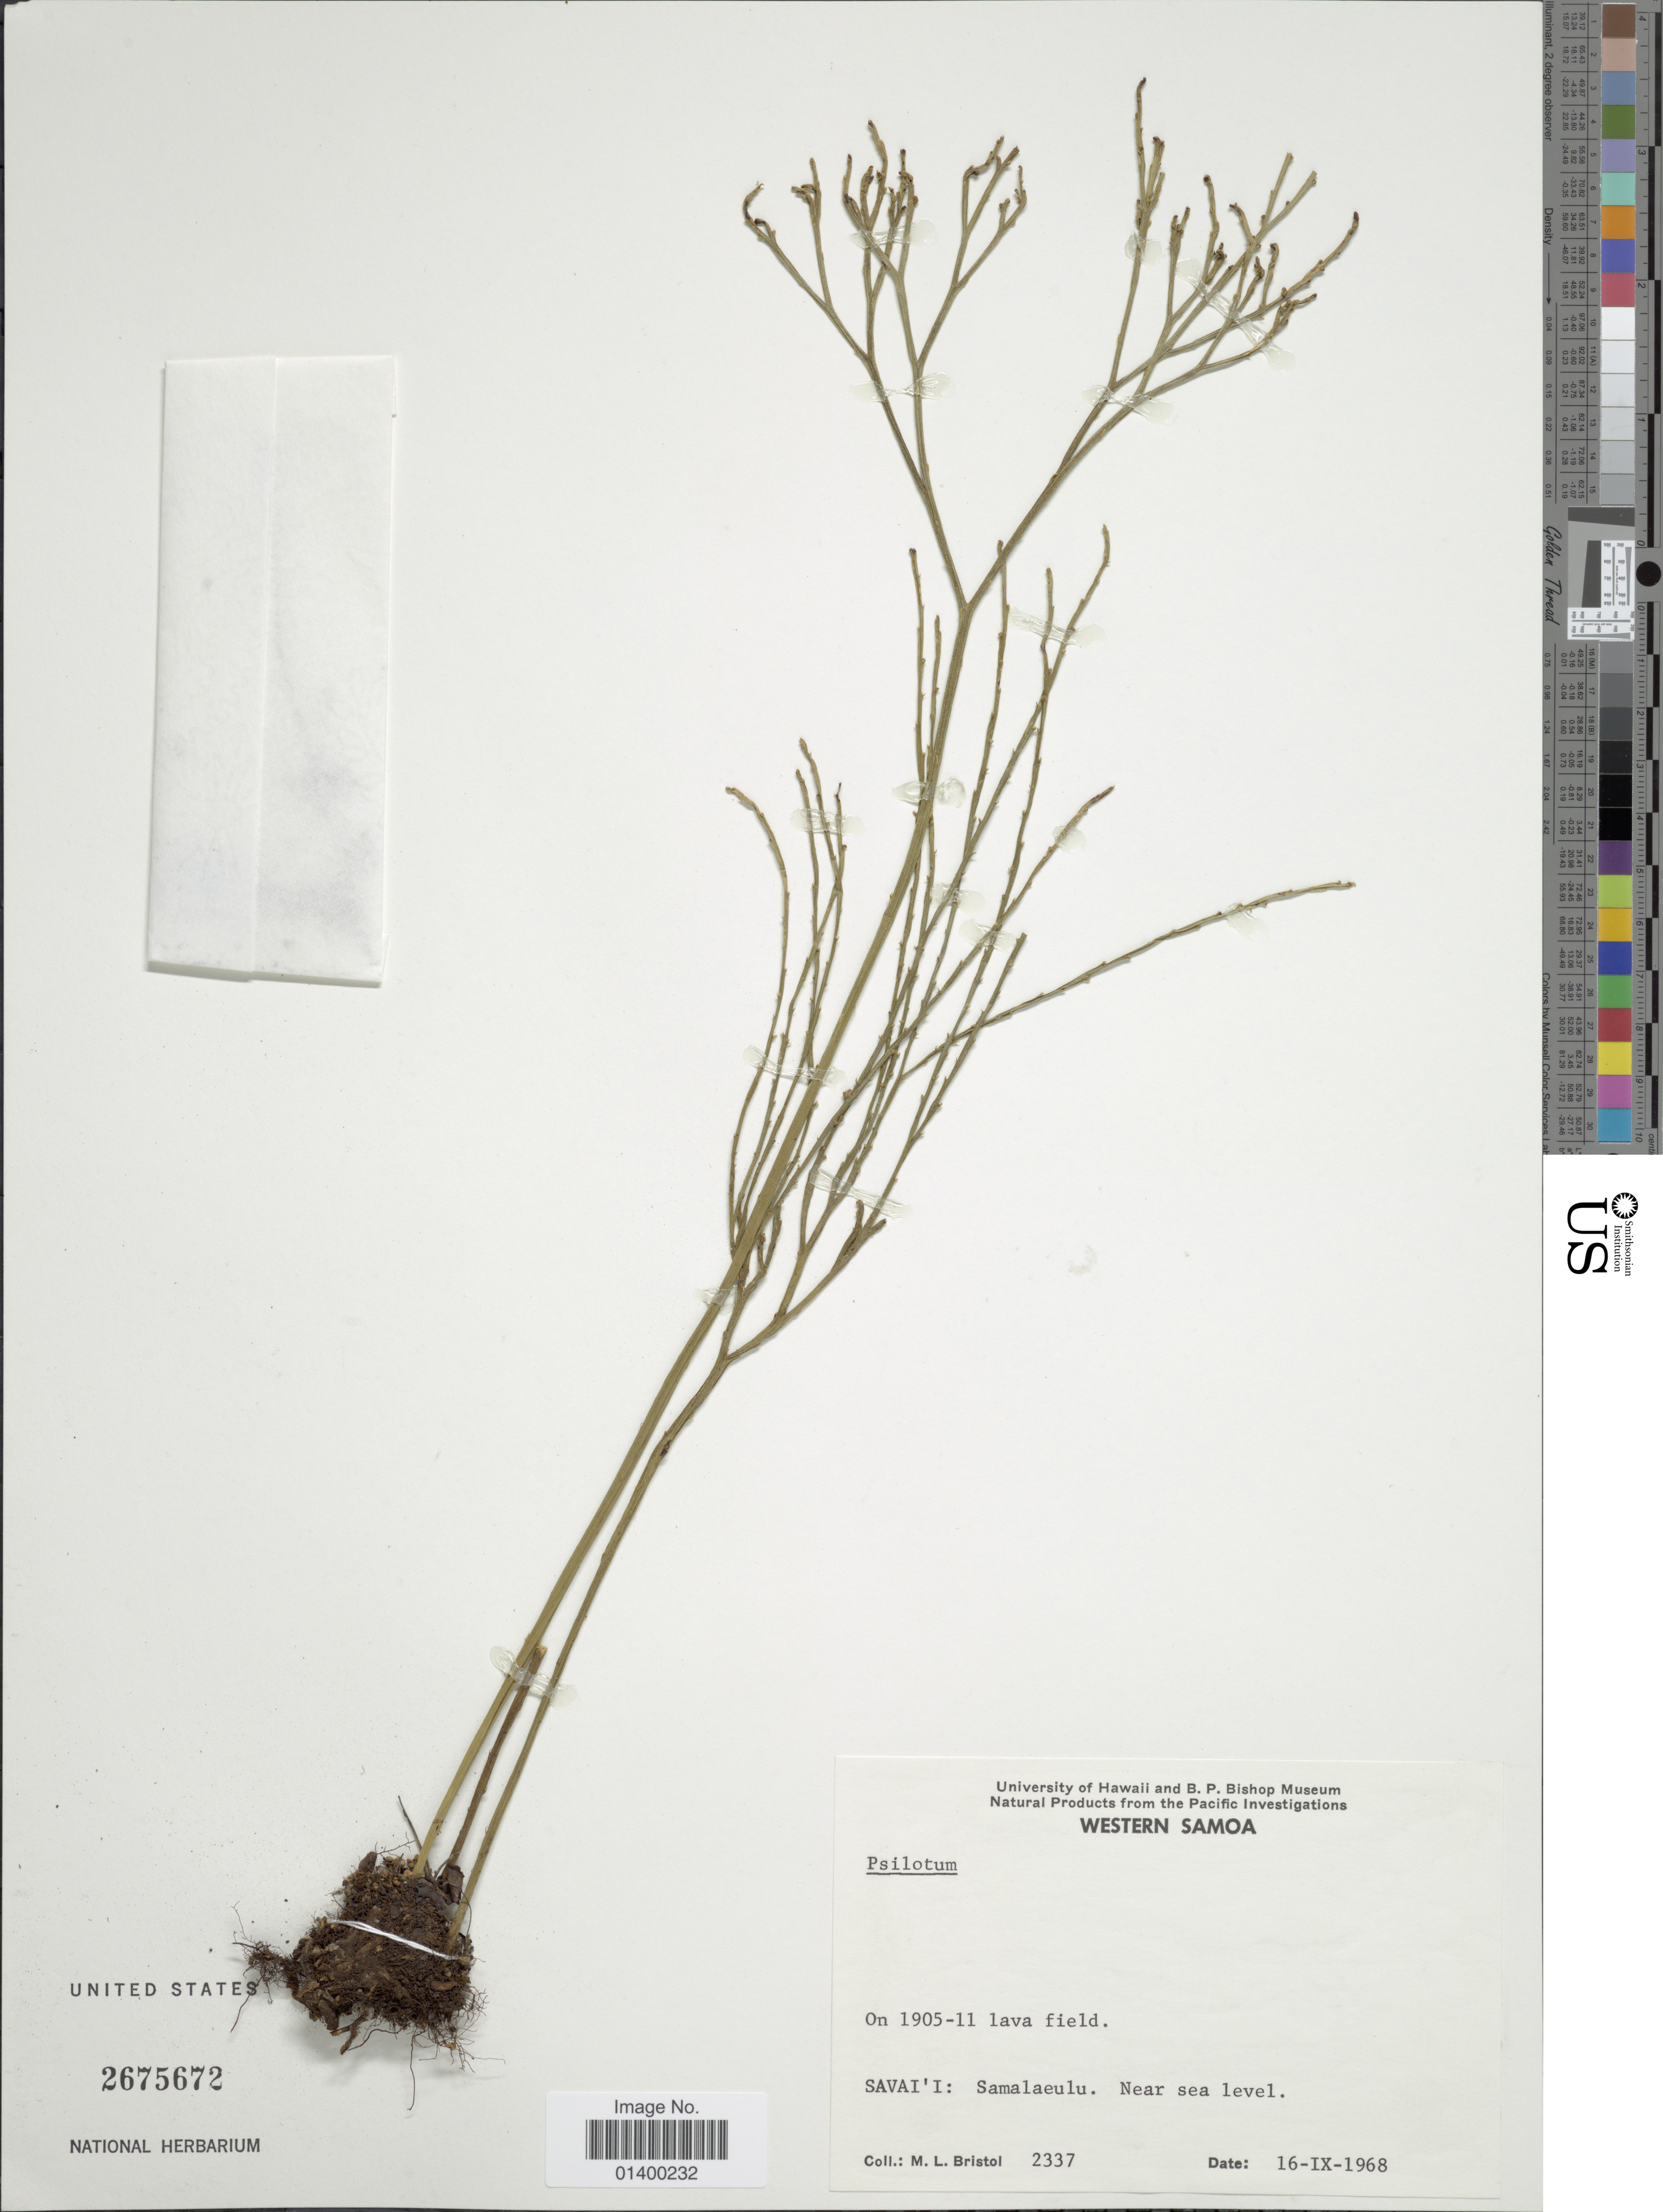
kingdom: Plantae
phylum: Tracheophyta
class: Polypodiopsida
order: Psilotales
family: Psilotaceae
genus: Psilotum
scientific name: Psilotum nudum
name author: (L.) P. Beauv.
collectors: M. L. Bristol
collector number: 2337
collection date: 1968-09-16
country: Samoa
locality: Savai' i: Samalaeulu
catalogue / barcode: US 2675672